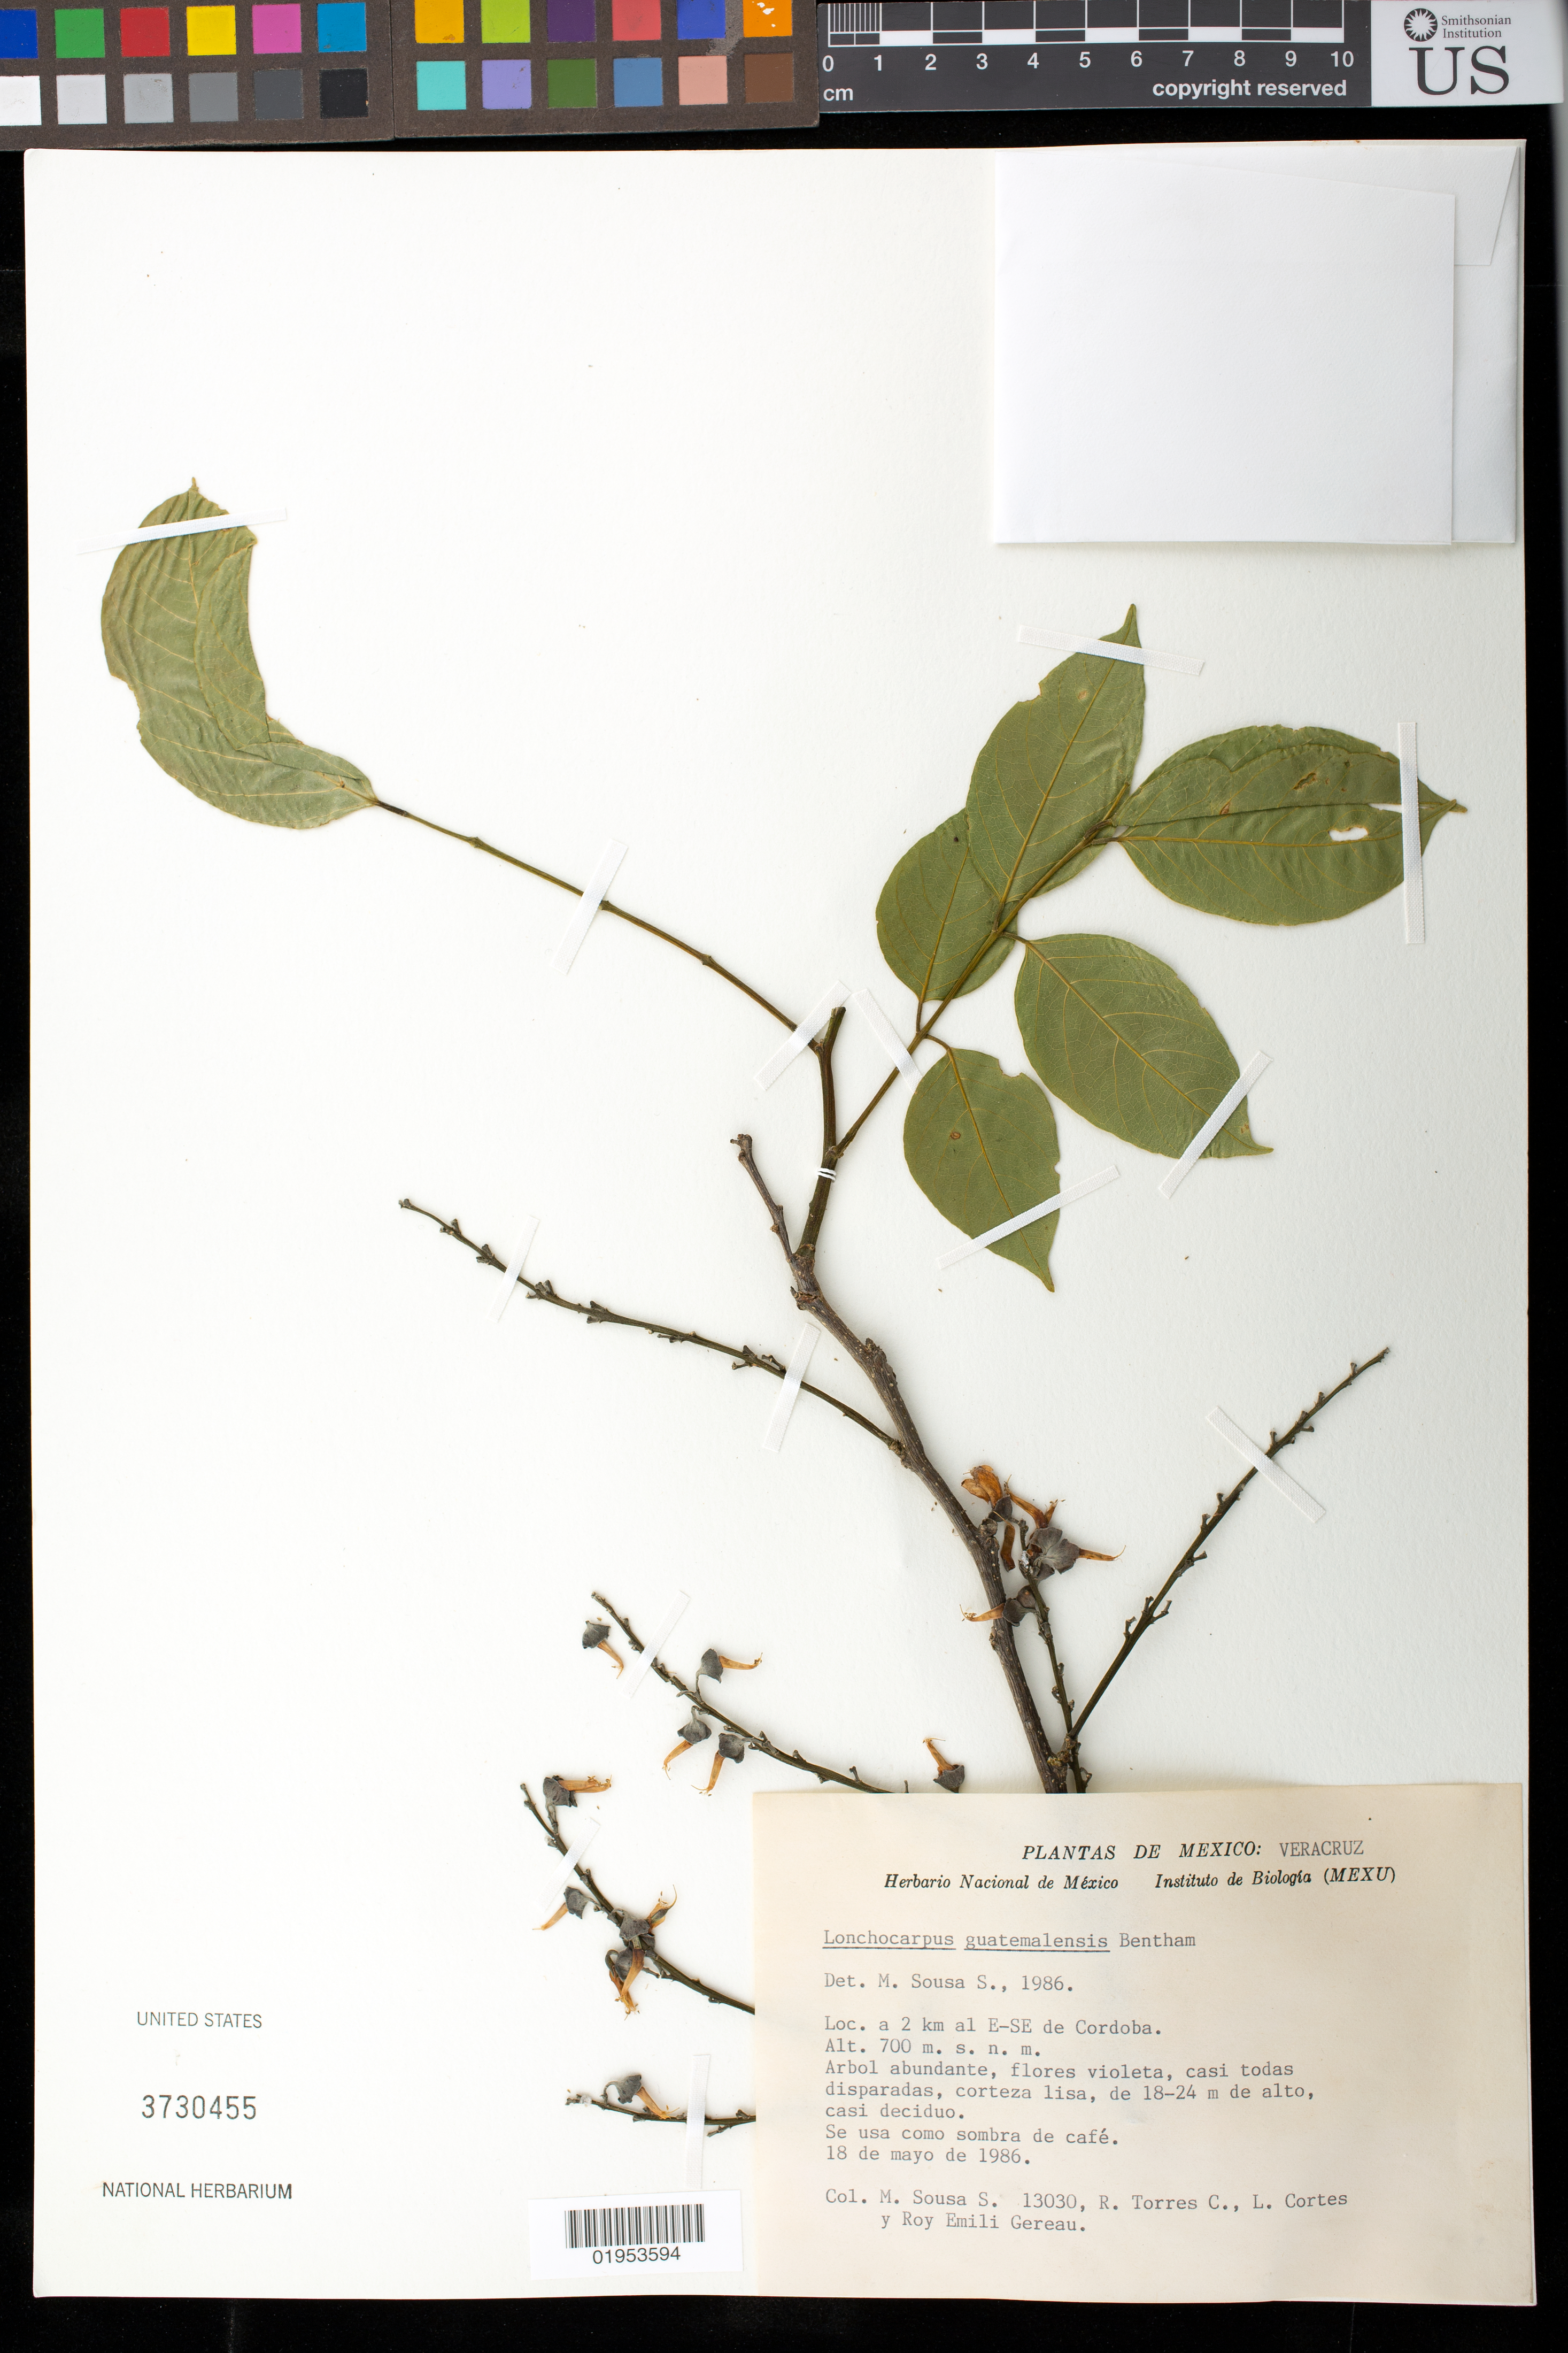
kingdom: Plantae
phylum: Tracheophyta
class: Magnoliopsida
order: Fabales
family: Fabaceae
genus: Lonchocarpus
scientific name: Lonchocarpus guatemalensis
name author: Benth.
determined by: Sousa S., Mario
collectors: M. Sousa S., R. Torres C., L. Cortes & R. Gereau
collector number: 13030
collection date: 1986-05-18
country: Mexico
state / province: Veracruz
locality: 2 km al E-SE de Cordoba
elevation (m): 700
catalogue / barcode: US 3730455